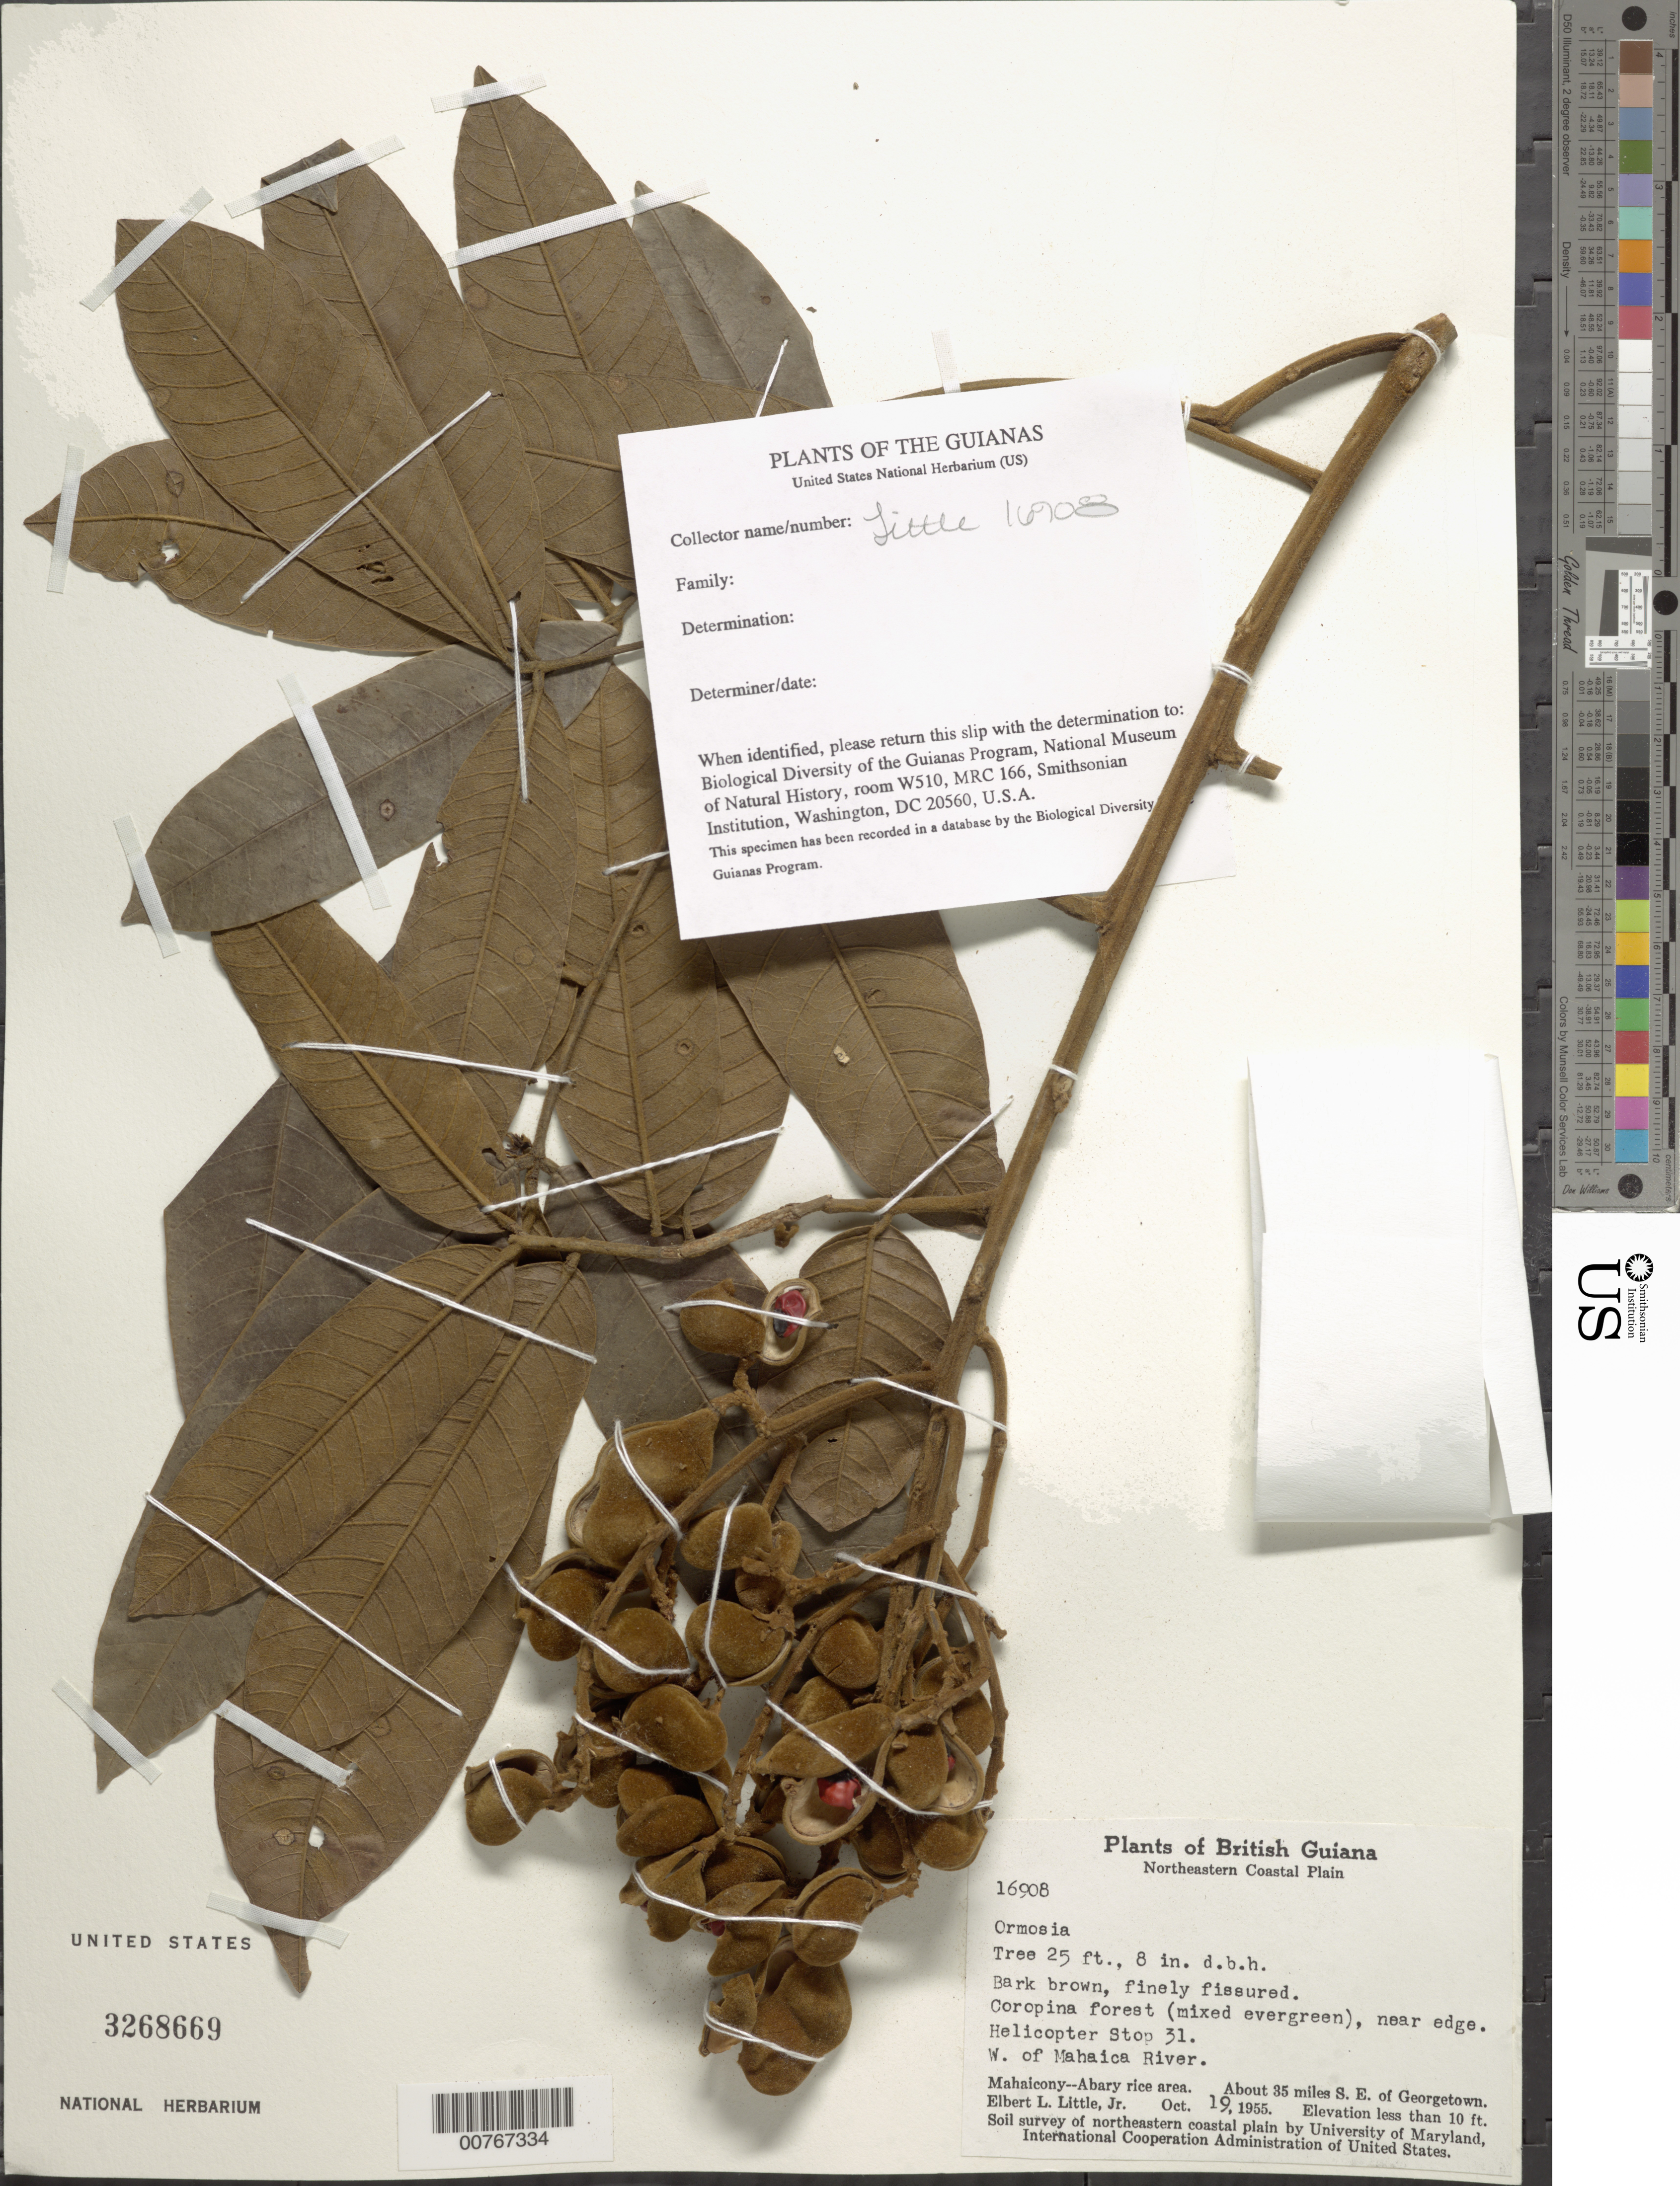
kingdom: Plantae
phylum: Tracheophyta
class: Magnoliopsida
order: Fabales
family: Fabaceae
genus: Ormosia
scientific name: Ormosia sp.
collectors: E. L. Little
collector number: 16908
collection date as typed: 19-Oct-55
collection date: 1955-10-19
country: Guyana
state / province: Mahaica-Berbice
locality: Mahaicony-Abary rice area, E bank Demerara R., about 35 mi. SE of Georgetown, W of Mahaica R.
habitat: Coropina forest, near edge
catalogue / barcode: US 3268669